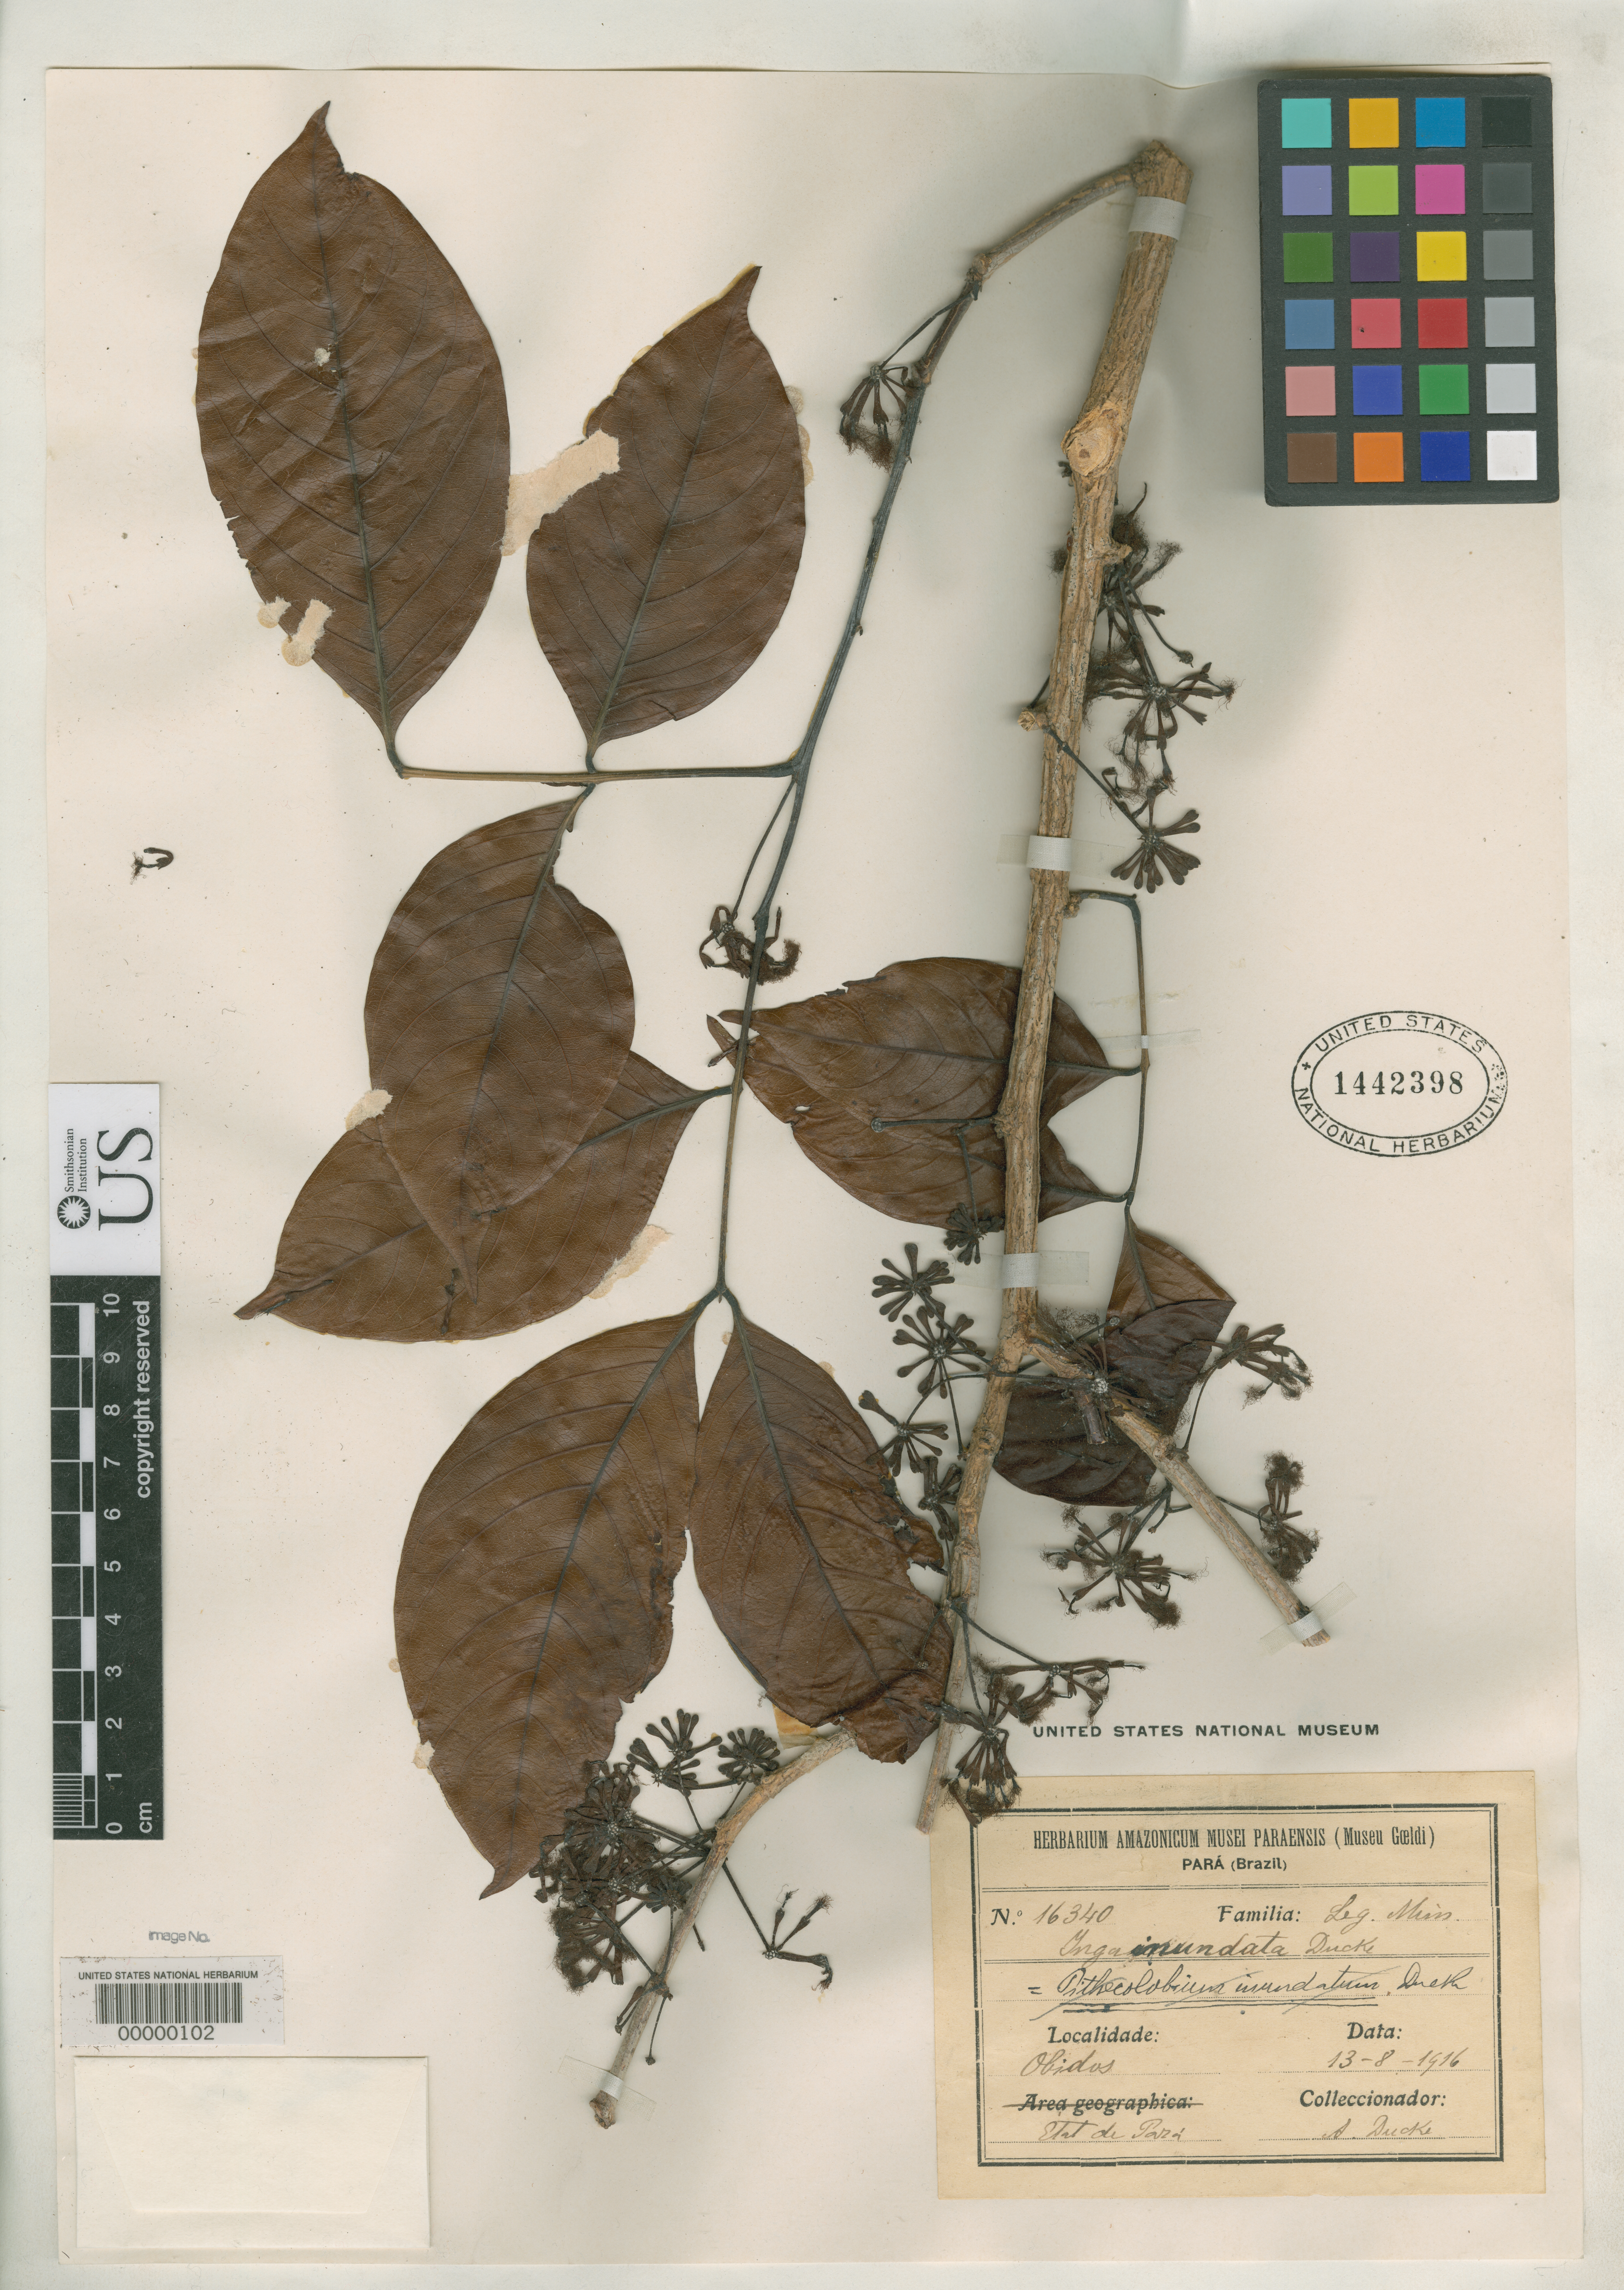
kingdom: Plantae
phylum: Tracheophyta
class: Magnoliopsida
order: Fabales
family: Fabaceae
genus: Inga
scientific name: Inga inundata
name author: Ducke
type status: Isosyntype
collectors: A. Ducke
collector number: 16340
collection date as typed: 13 Aug 1916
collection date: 1916-08-13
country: Brazil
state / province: Pará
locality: Rio Xingua.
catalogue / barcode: US 1442398